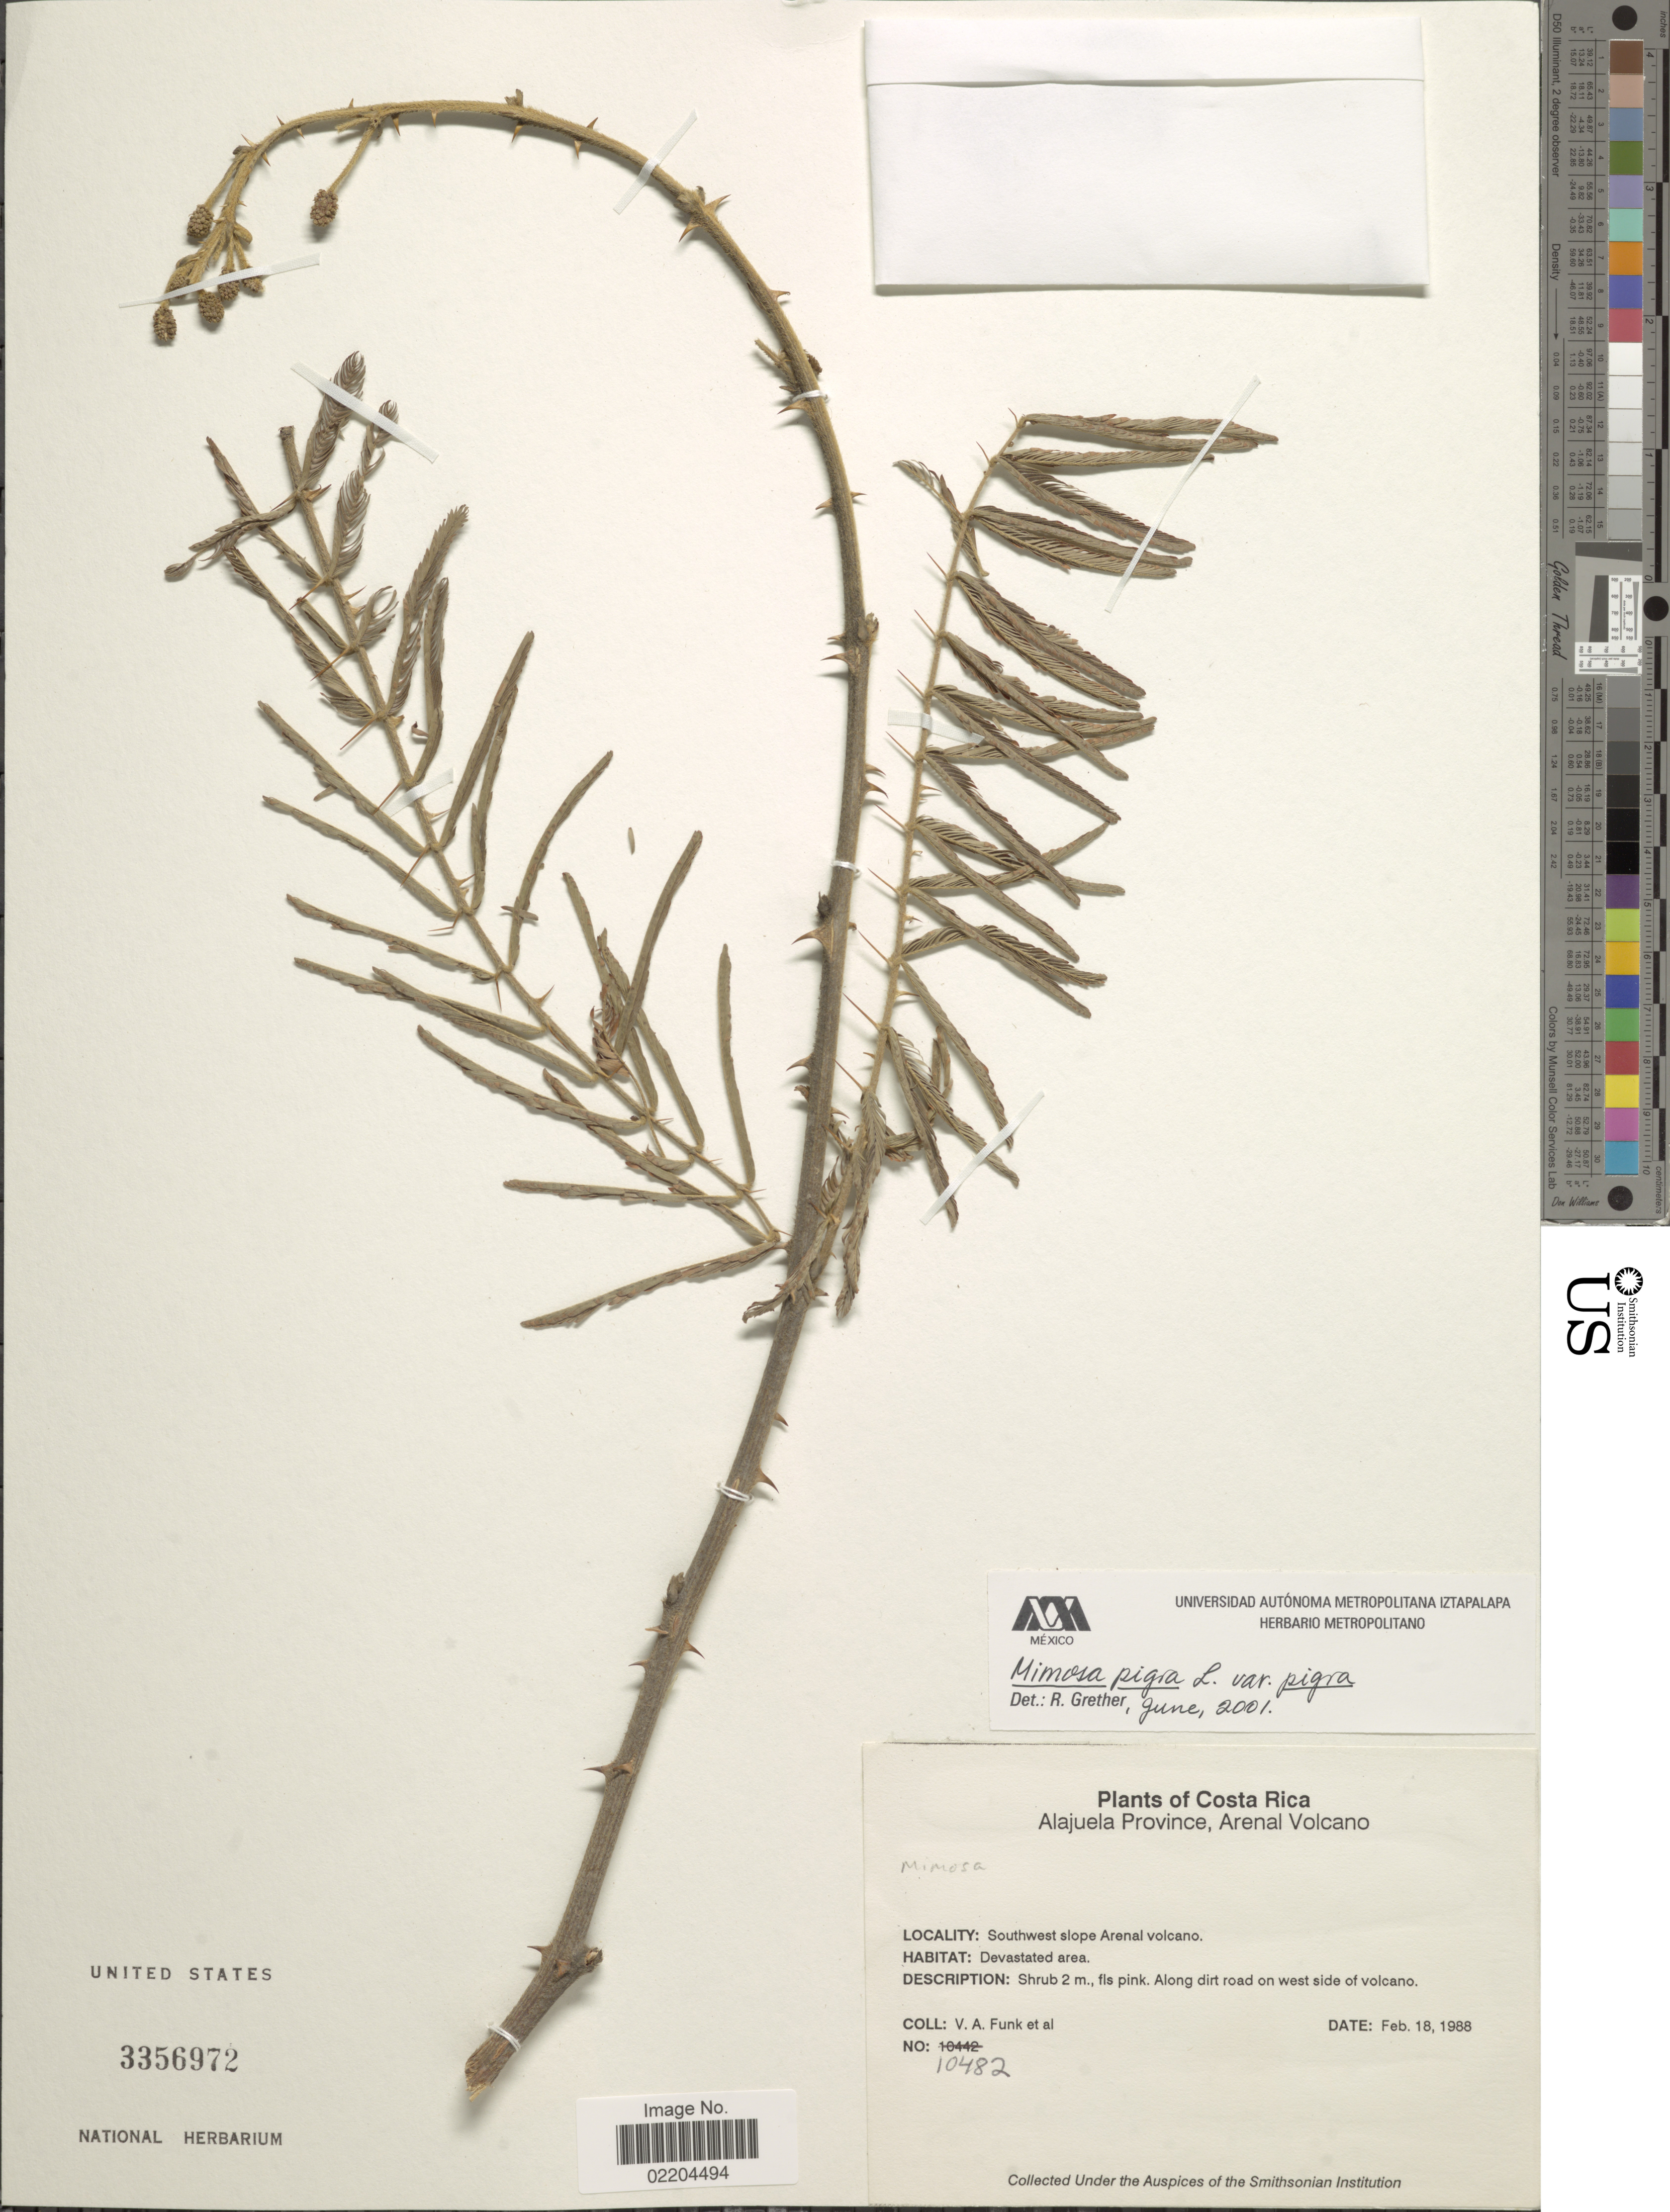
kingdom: Plantae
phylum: Tracheophyta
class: Magnoliopsida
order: Fabales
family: Fabaceae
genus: Mimosa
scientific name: Mimosa pigra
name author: L.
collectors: V. Funk & et al.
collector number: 10482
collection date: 1988-02-18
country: Costa Rica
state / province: Alajuela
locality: Alajuela Province, Arenal Volcano. Southwest slope Arenal volcano.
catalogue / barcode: US 3356972